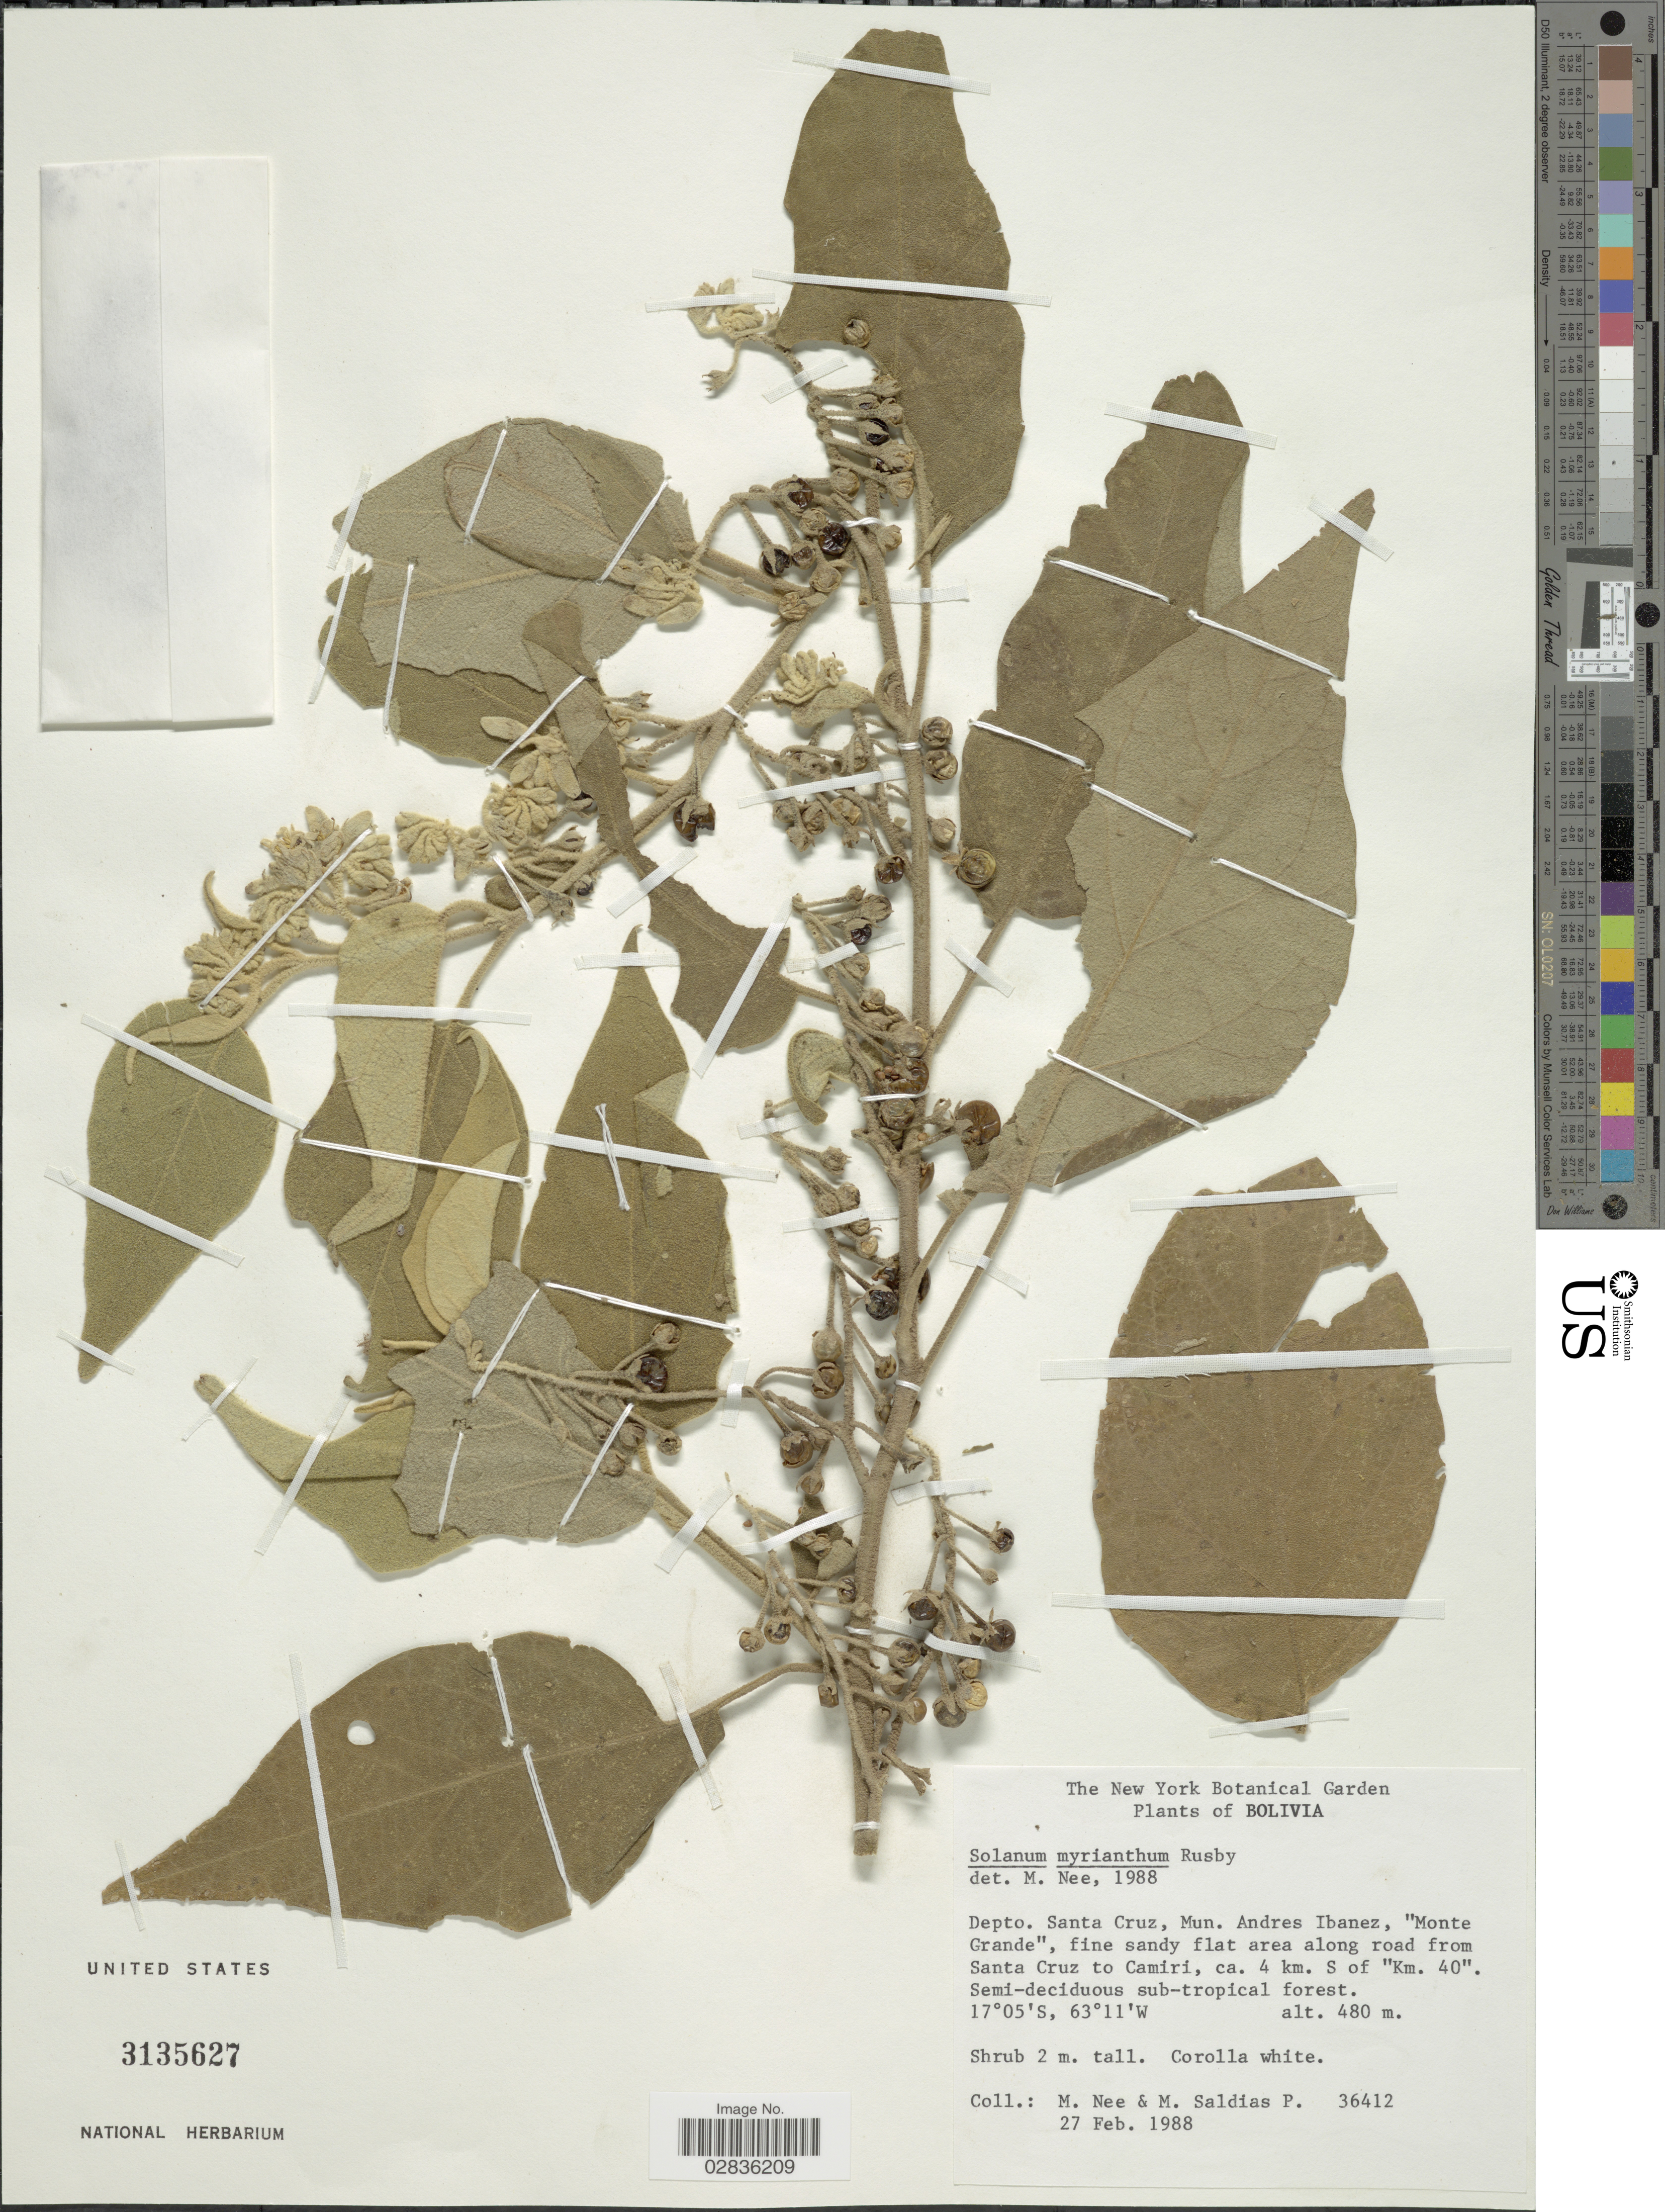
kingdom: Plantae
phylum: Tracheophyta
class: Magnoliopsida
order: Solanales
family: Solanaceae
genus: Solanum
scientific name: Solanum myrianthum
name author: Britton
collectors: M. Nee & M. Saldias P.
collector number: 36412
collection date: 1988-02-27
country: Bolivia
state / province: Santa Cruz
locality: Depto. Santa Cruz, Mun. Andres Ibanez, "Monte Grande", fine sandy flat area along road from Santa Cruz to Camiri, ca. 4 km. S of "Km. 40".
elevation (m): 480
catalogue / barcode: US 3135627